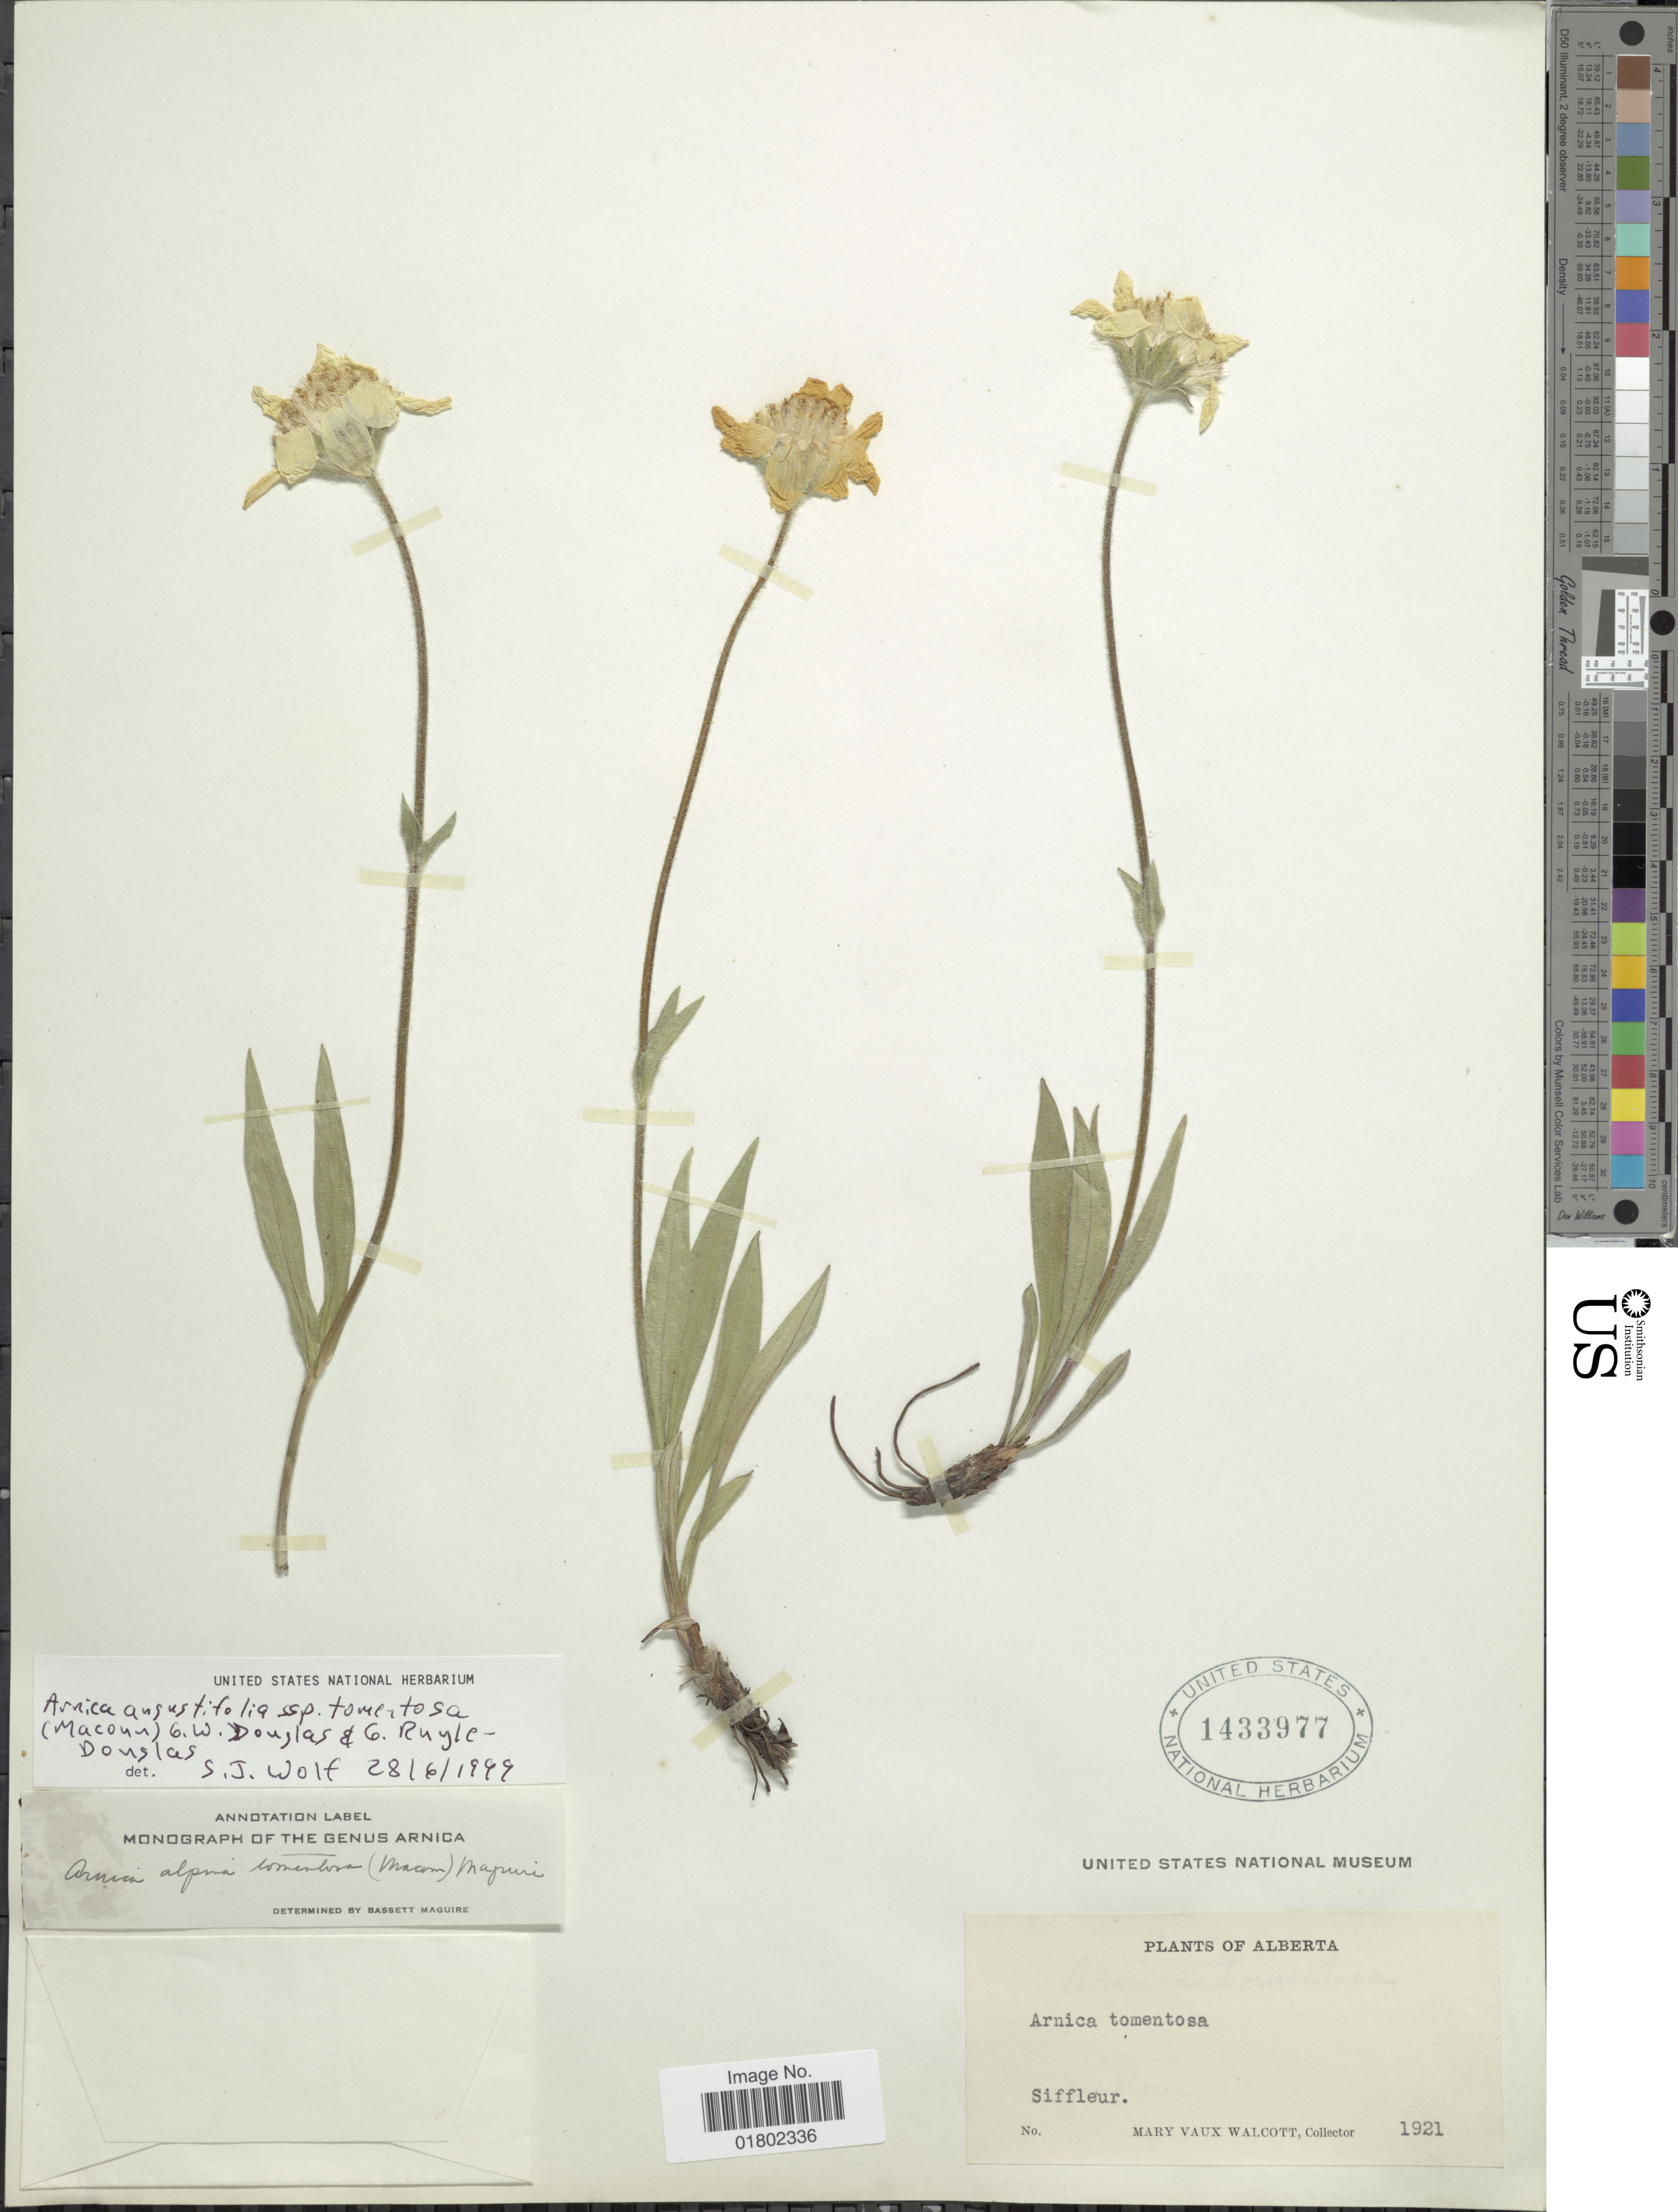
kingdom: Plantae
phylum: Tracheophyta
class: Magnoliopsida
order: Asterales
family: Asteraceae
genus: Arnica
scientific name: Arnica alpina subsp. tomentosa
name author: (Macoun) Maguire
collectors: M. Walcott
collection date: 1921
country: Canada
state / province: Alberta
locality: Siffleur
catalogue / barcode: US 1433977